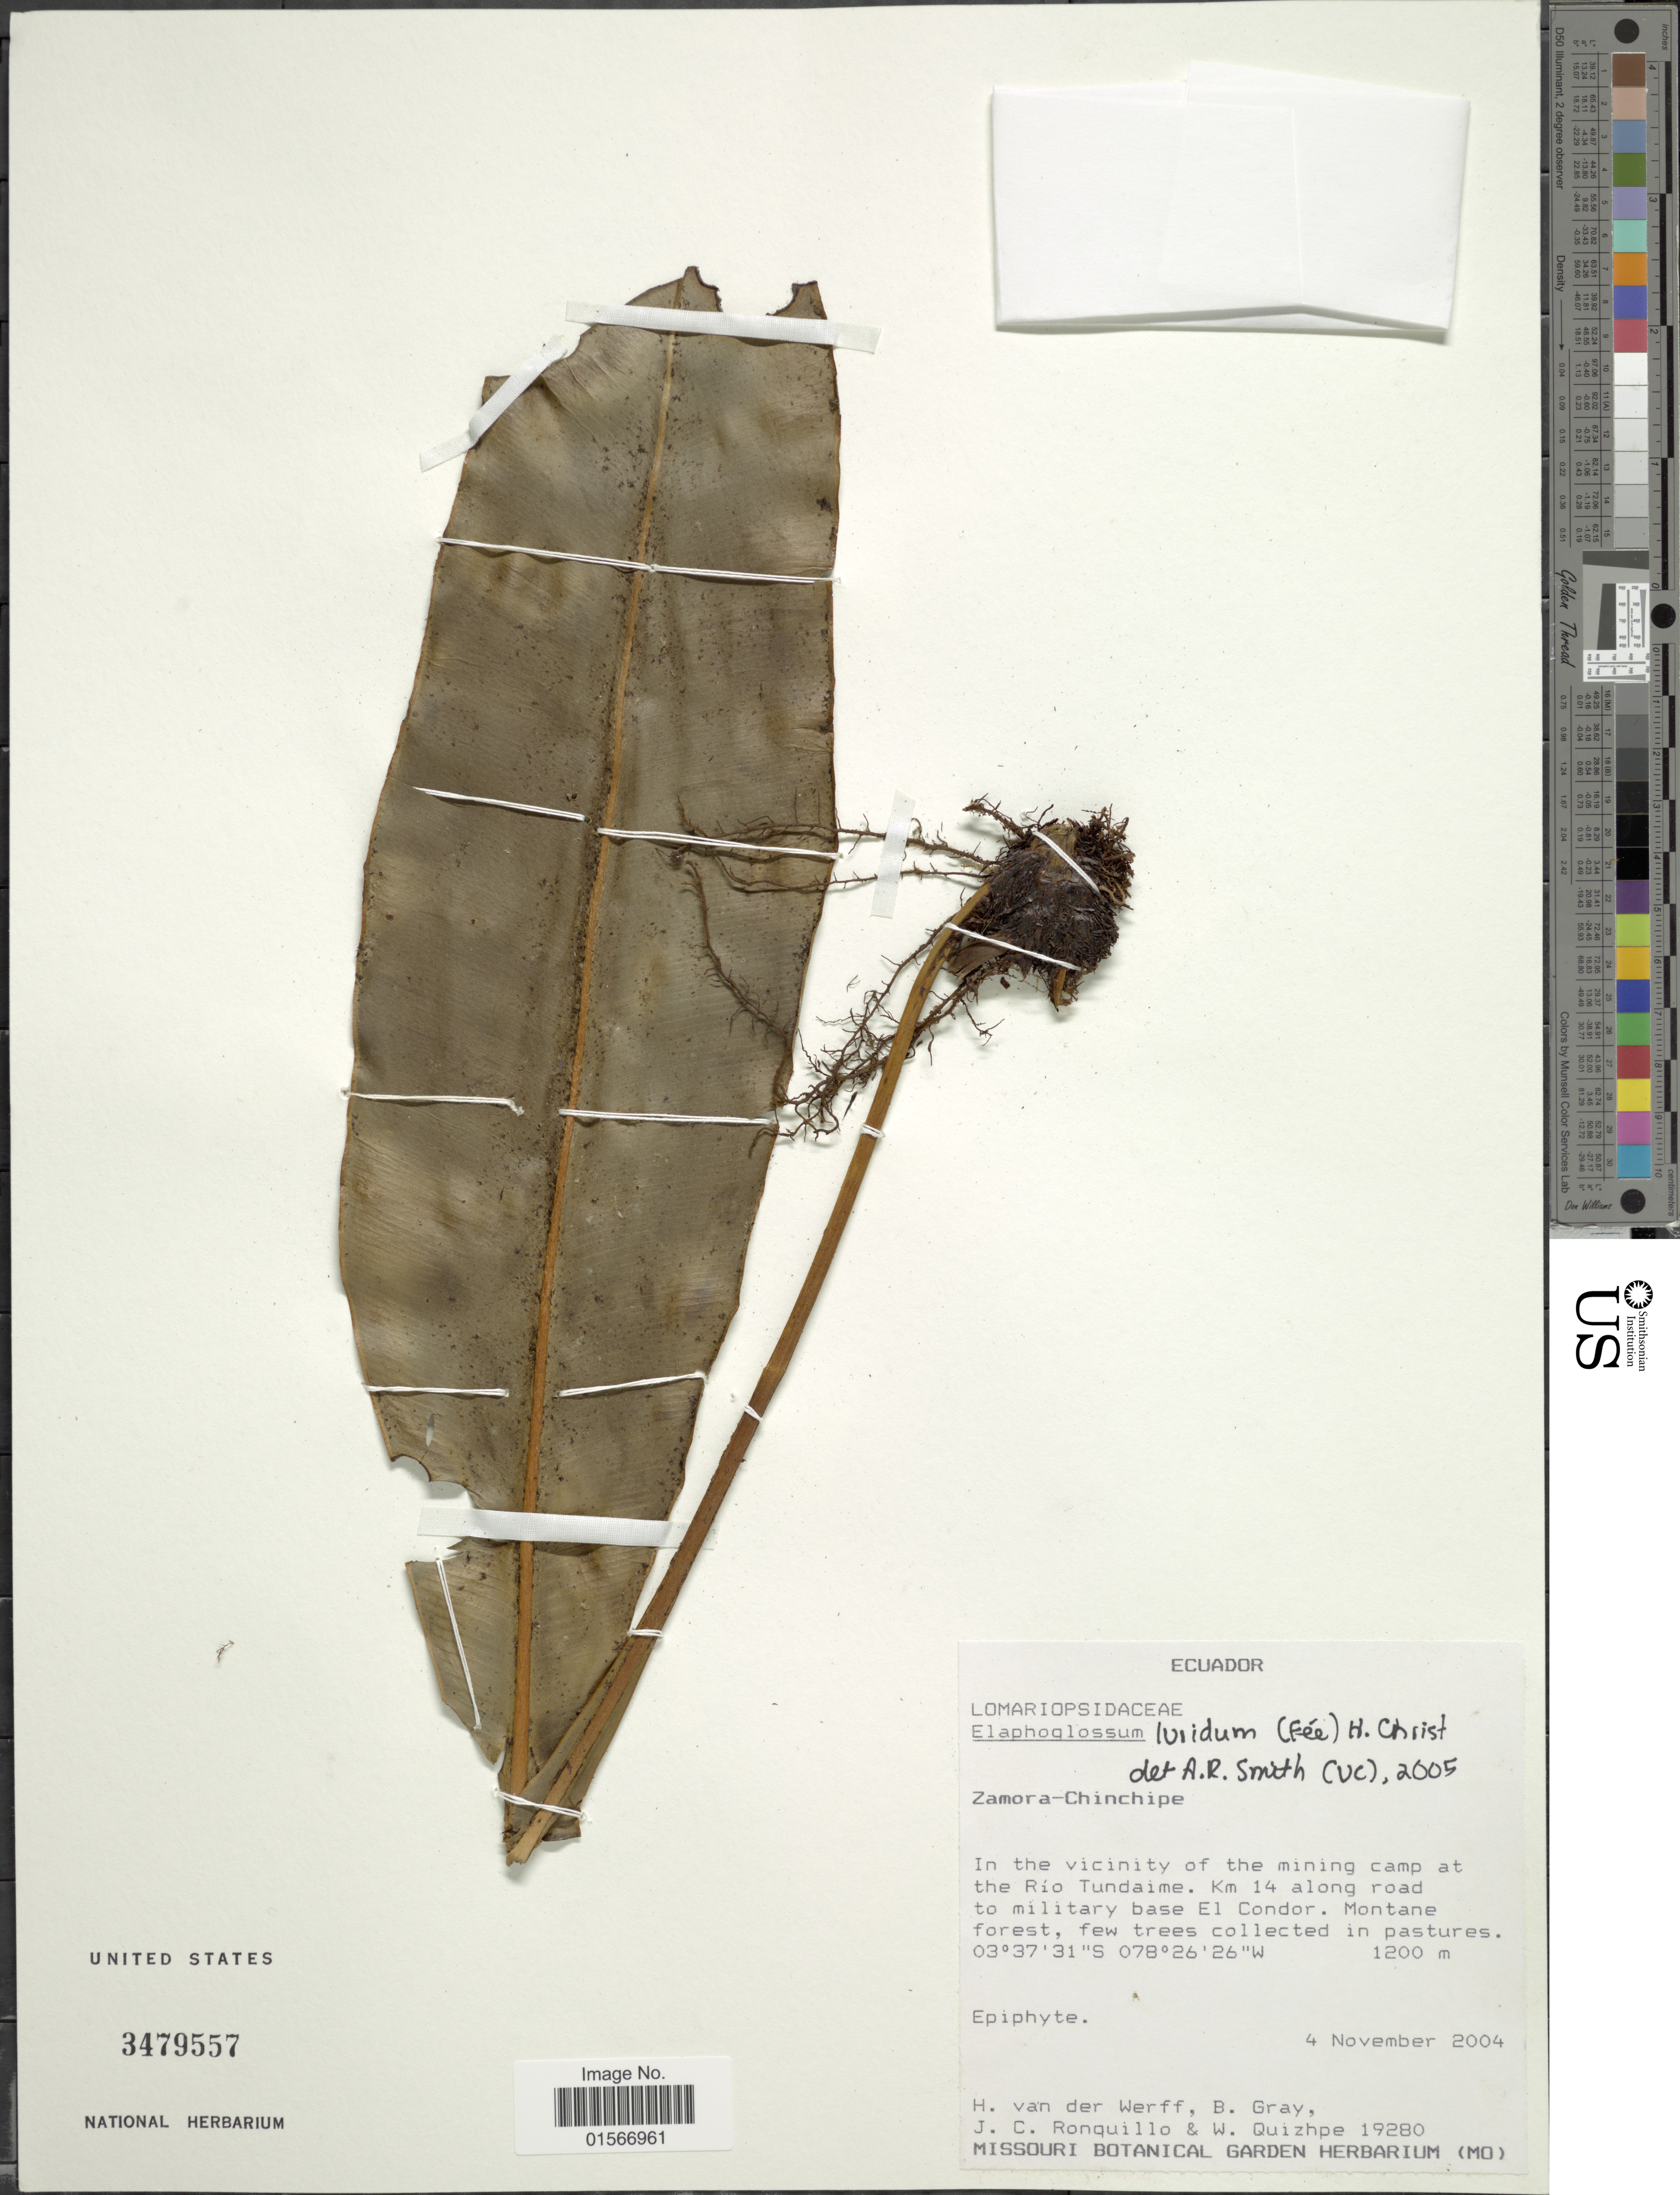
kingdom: Plantae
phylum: Tracheophyta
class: Polypodiopsida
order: Polypodiales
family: Dryopteridaceae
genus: Elaphoglossum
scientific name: Elaphoglossum luridum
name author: (Fée) Christ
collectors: H. van der Werff, B. Gray, J. Ronquillo & W. Quizhpe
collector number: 19280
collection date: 2004-11-04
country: Ecuador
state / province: Zamora-Chinchipe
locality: In the vicinity of the mining camp at the Río Tundaime. Km 14 along road to military base El Condor. Montane forest, few trees collected in pastures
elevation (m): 1200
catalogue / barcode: US 3479557